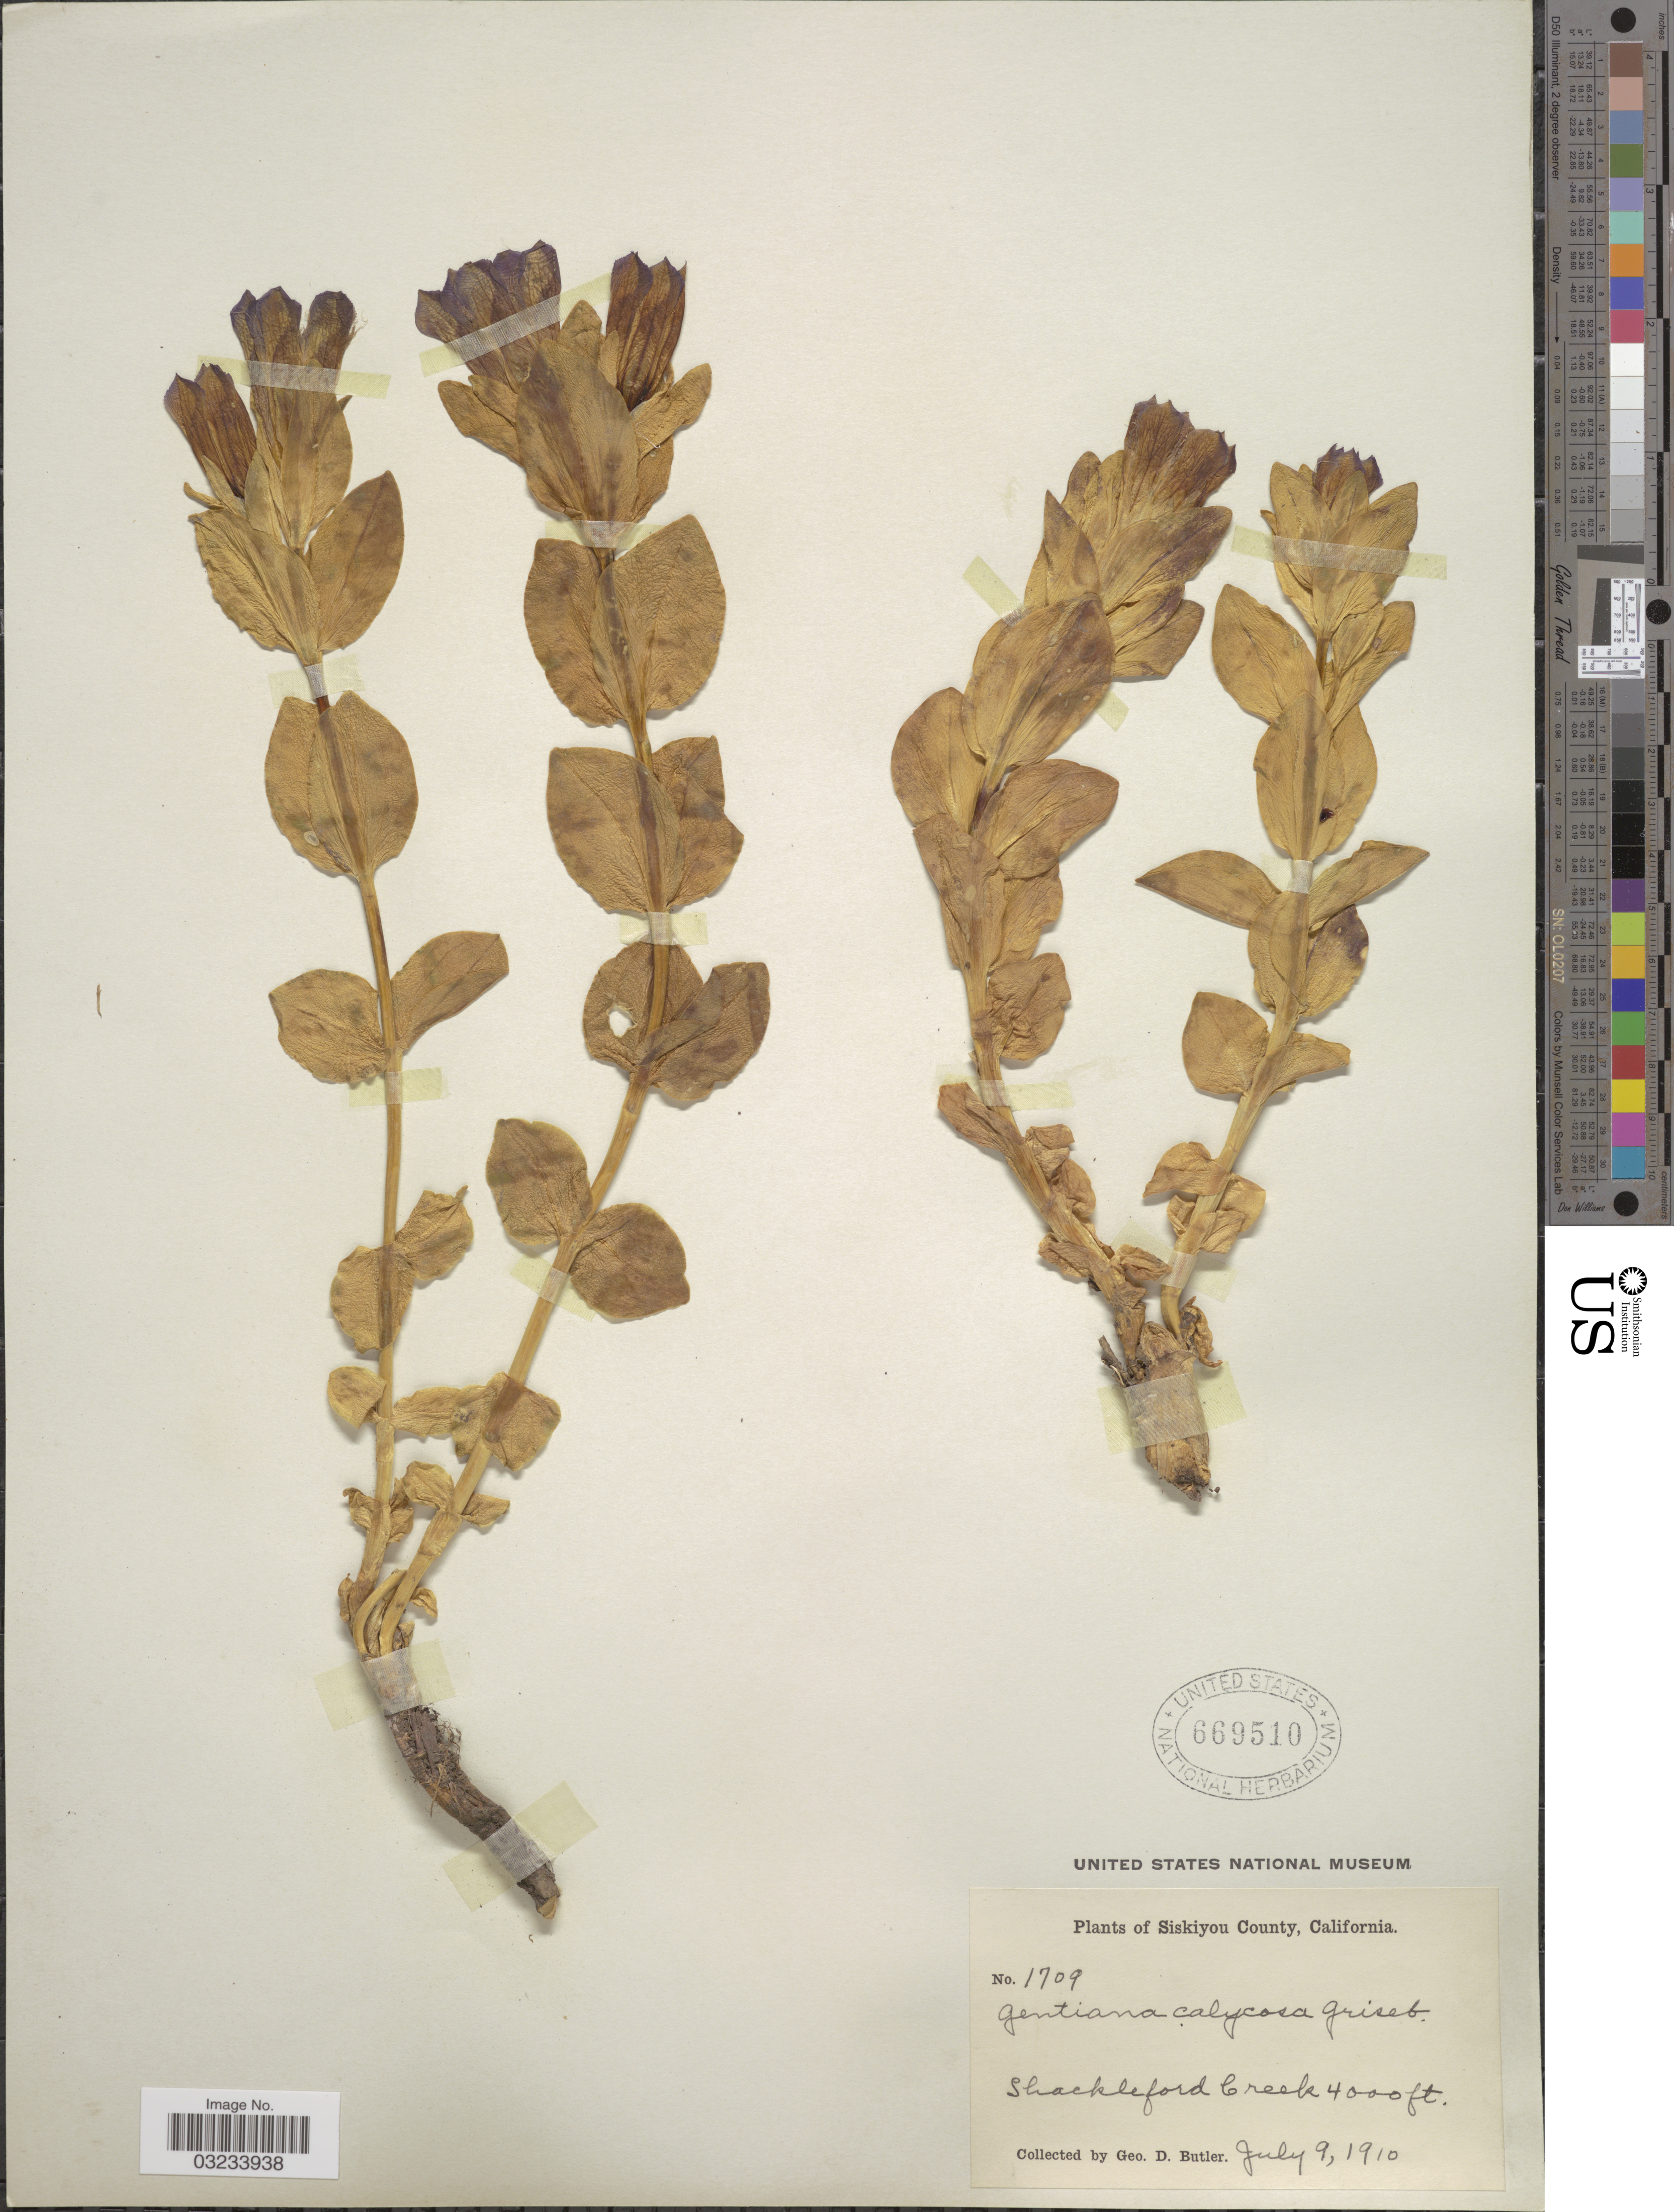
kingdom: Plantae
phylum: Tracheophyta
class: Magnoliopsida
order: Gentianales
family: Gentianaceae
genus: Gentiana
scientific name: Gentiana calycosa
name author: Griseb.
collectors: G. D. Butler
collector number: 1709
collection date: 1910-07-09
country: United States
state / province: California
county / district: Siskiyou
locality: Siskiyou County, Shackleford Creek.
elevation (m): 1219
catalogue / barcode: US 669510